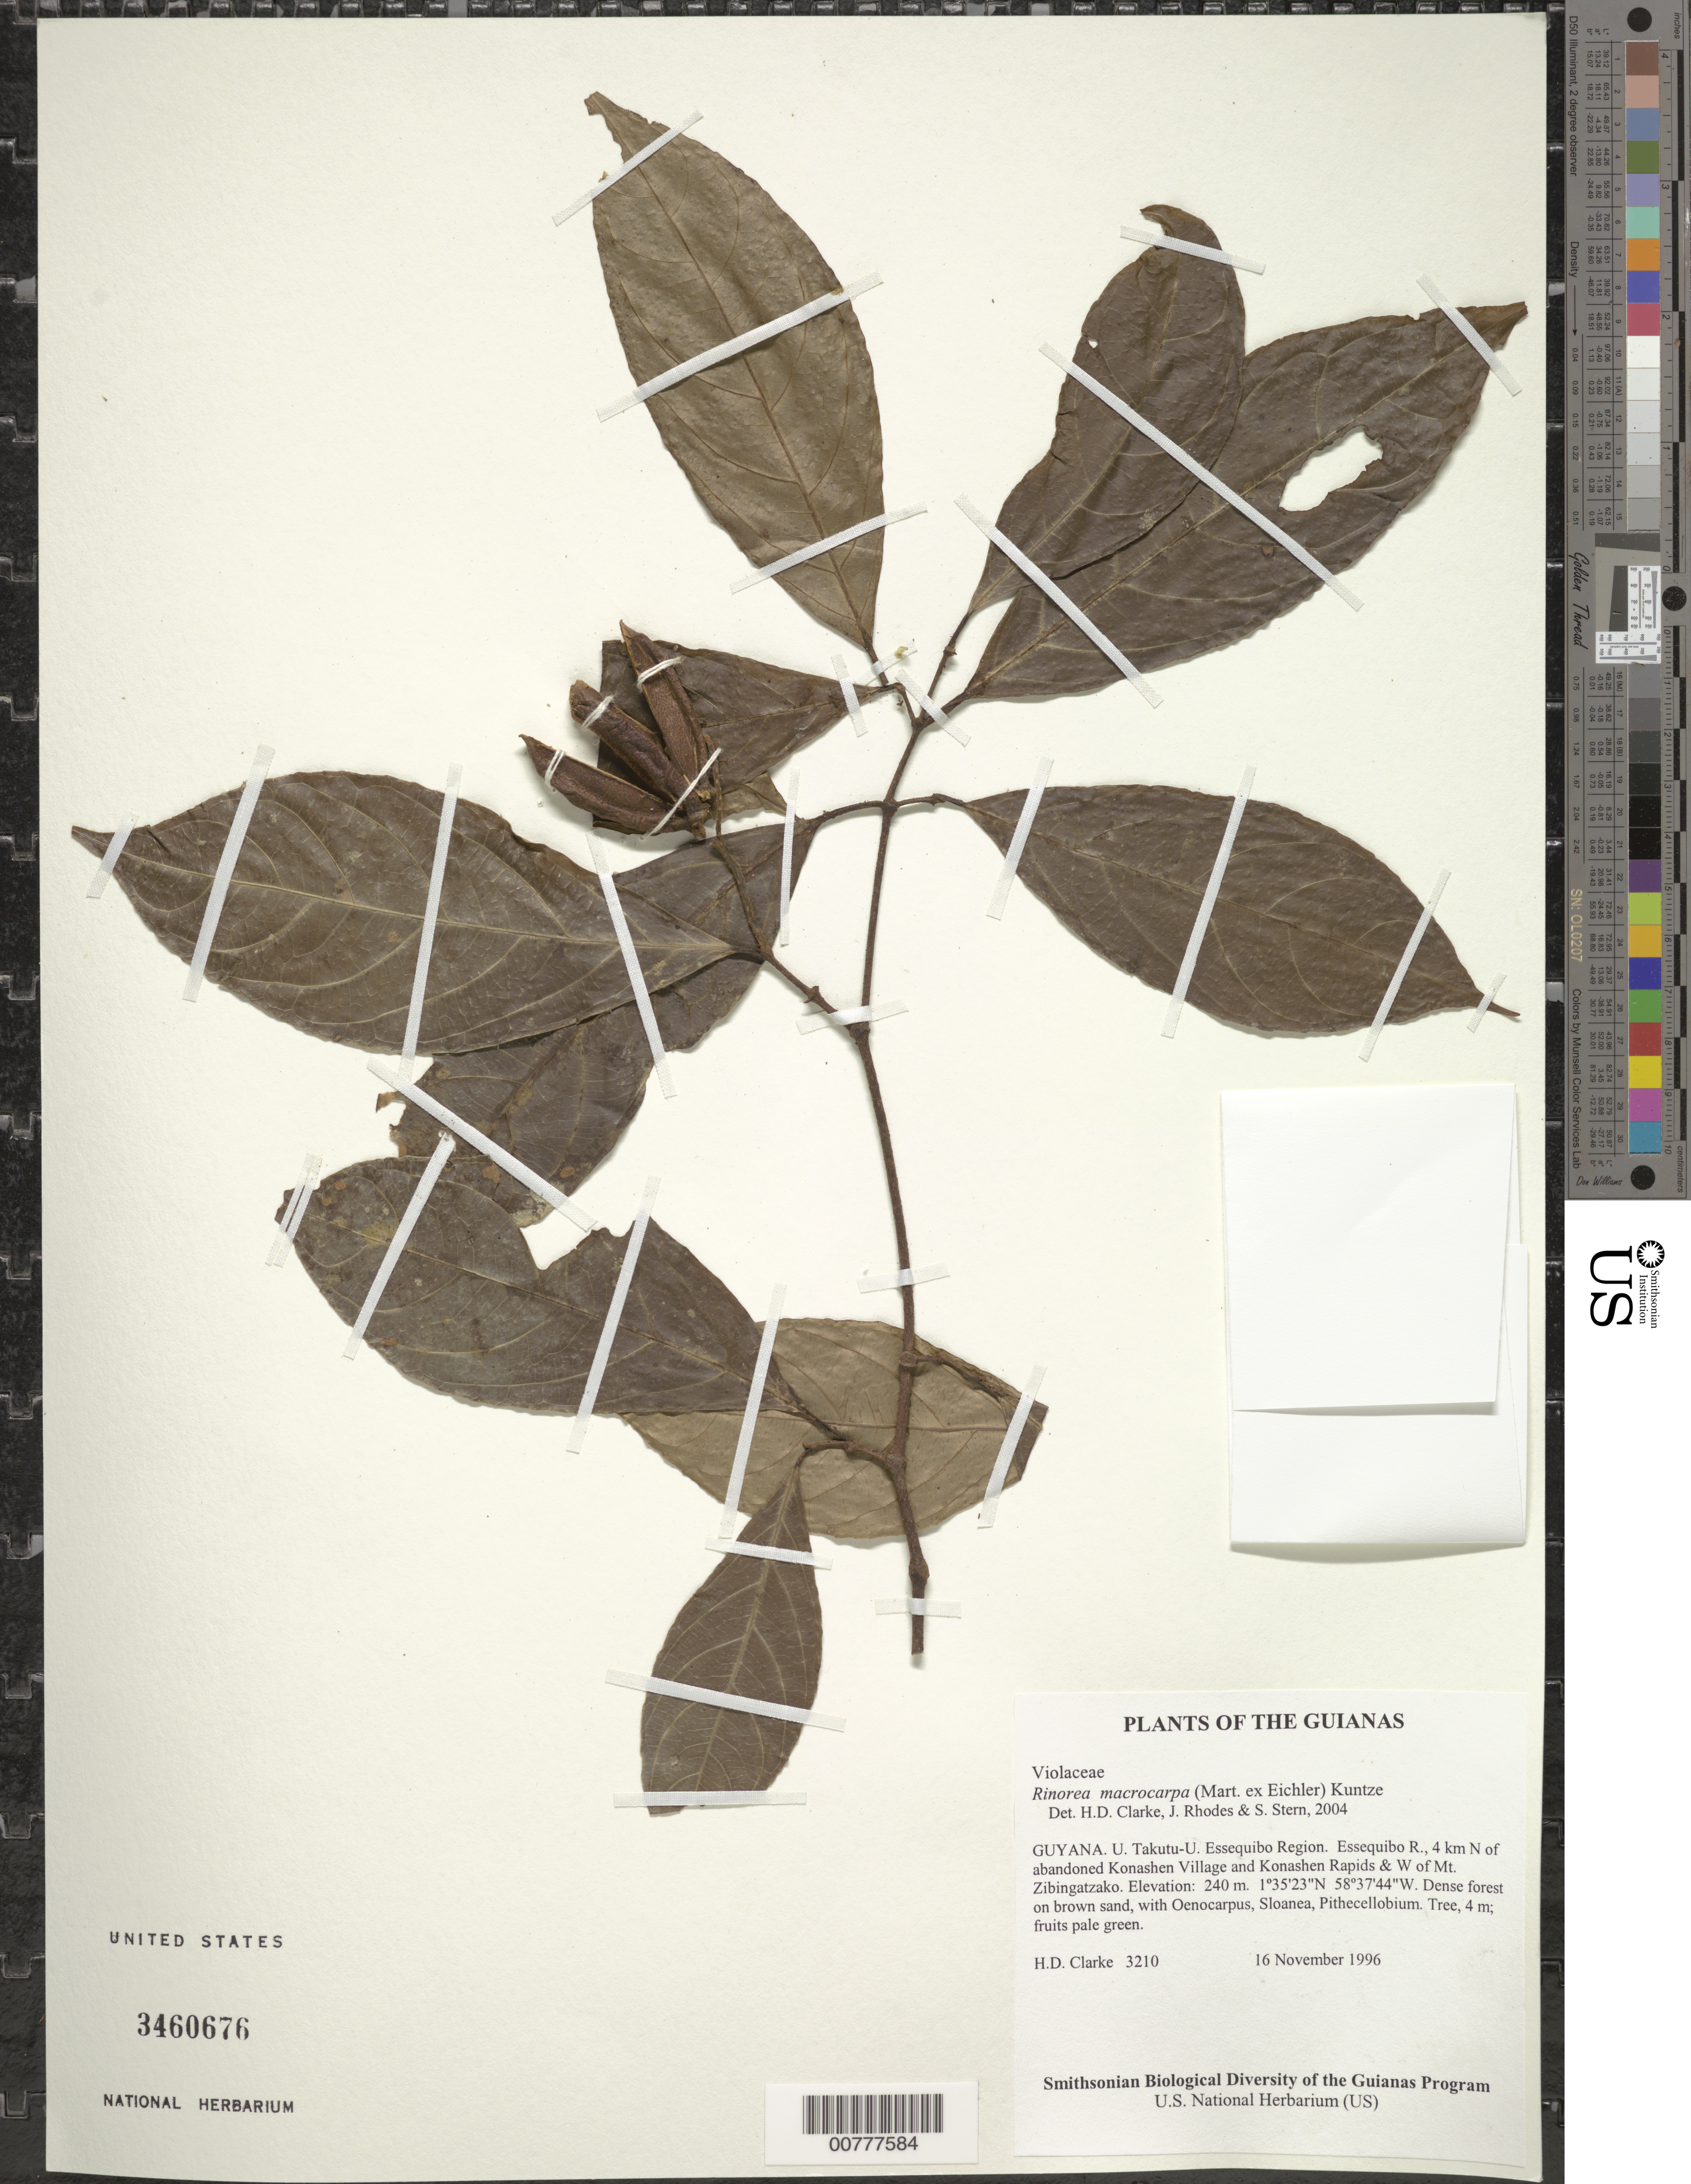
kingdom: Plantae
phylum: Tracheophyta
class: Magnoliopsida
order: Malpighiales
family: Violaceae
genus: Rinorea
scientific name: Rinorea macrocarpa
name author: (Mart. ex Eichler) Kuntze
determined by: Clarke, H. D.; Rhodes, J.; Stern, S. R.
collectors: H. D. Clarke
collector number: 3210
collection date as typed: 16 November 1996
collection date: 1996-11-16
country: Guyana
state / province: U. Takutu-U. Essequibo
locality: Essequibo R., 4 km N of abandoned Konashen Village and Konashen Rapids & W of Mt. Zibingatzako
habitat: Dense forest on brown sand, with Oenocarpus, Sloanea, Pithecellobium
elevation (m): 240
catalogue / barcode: US 3460676